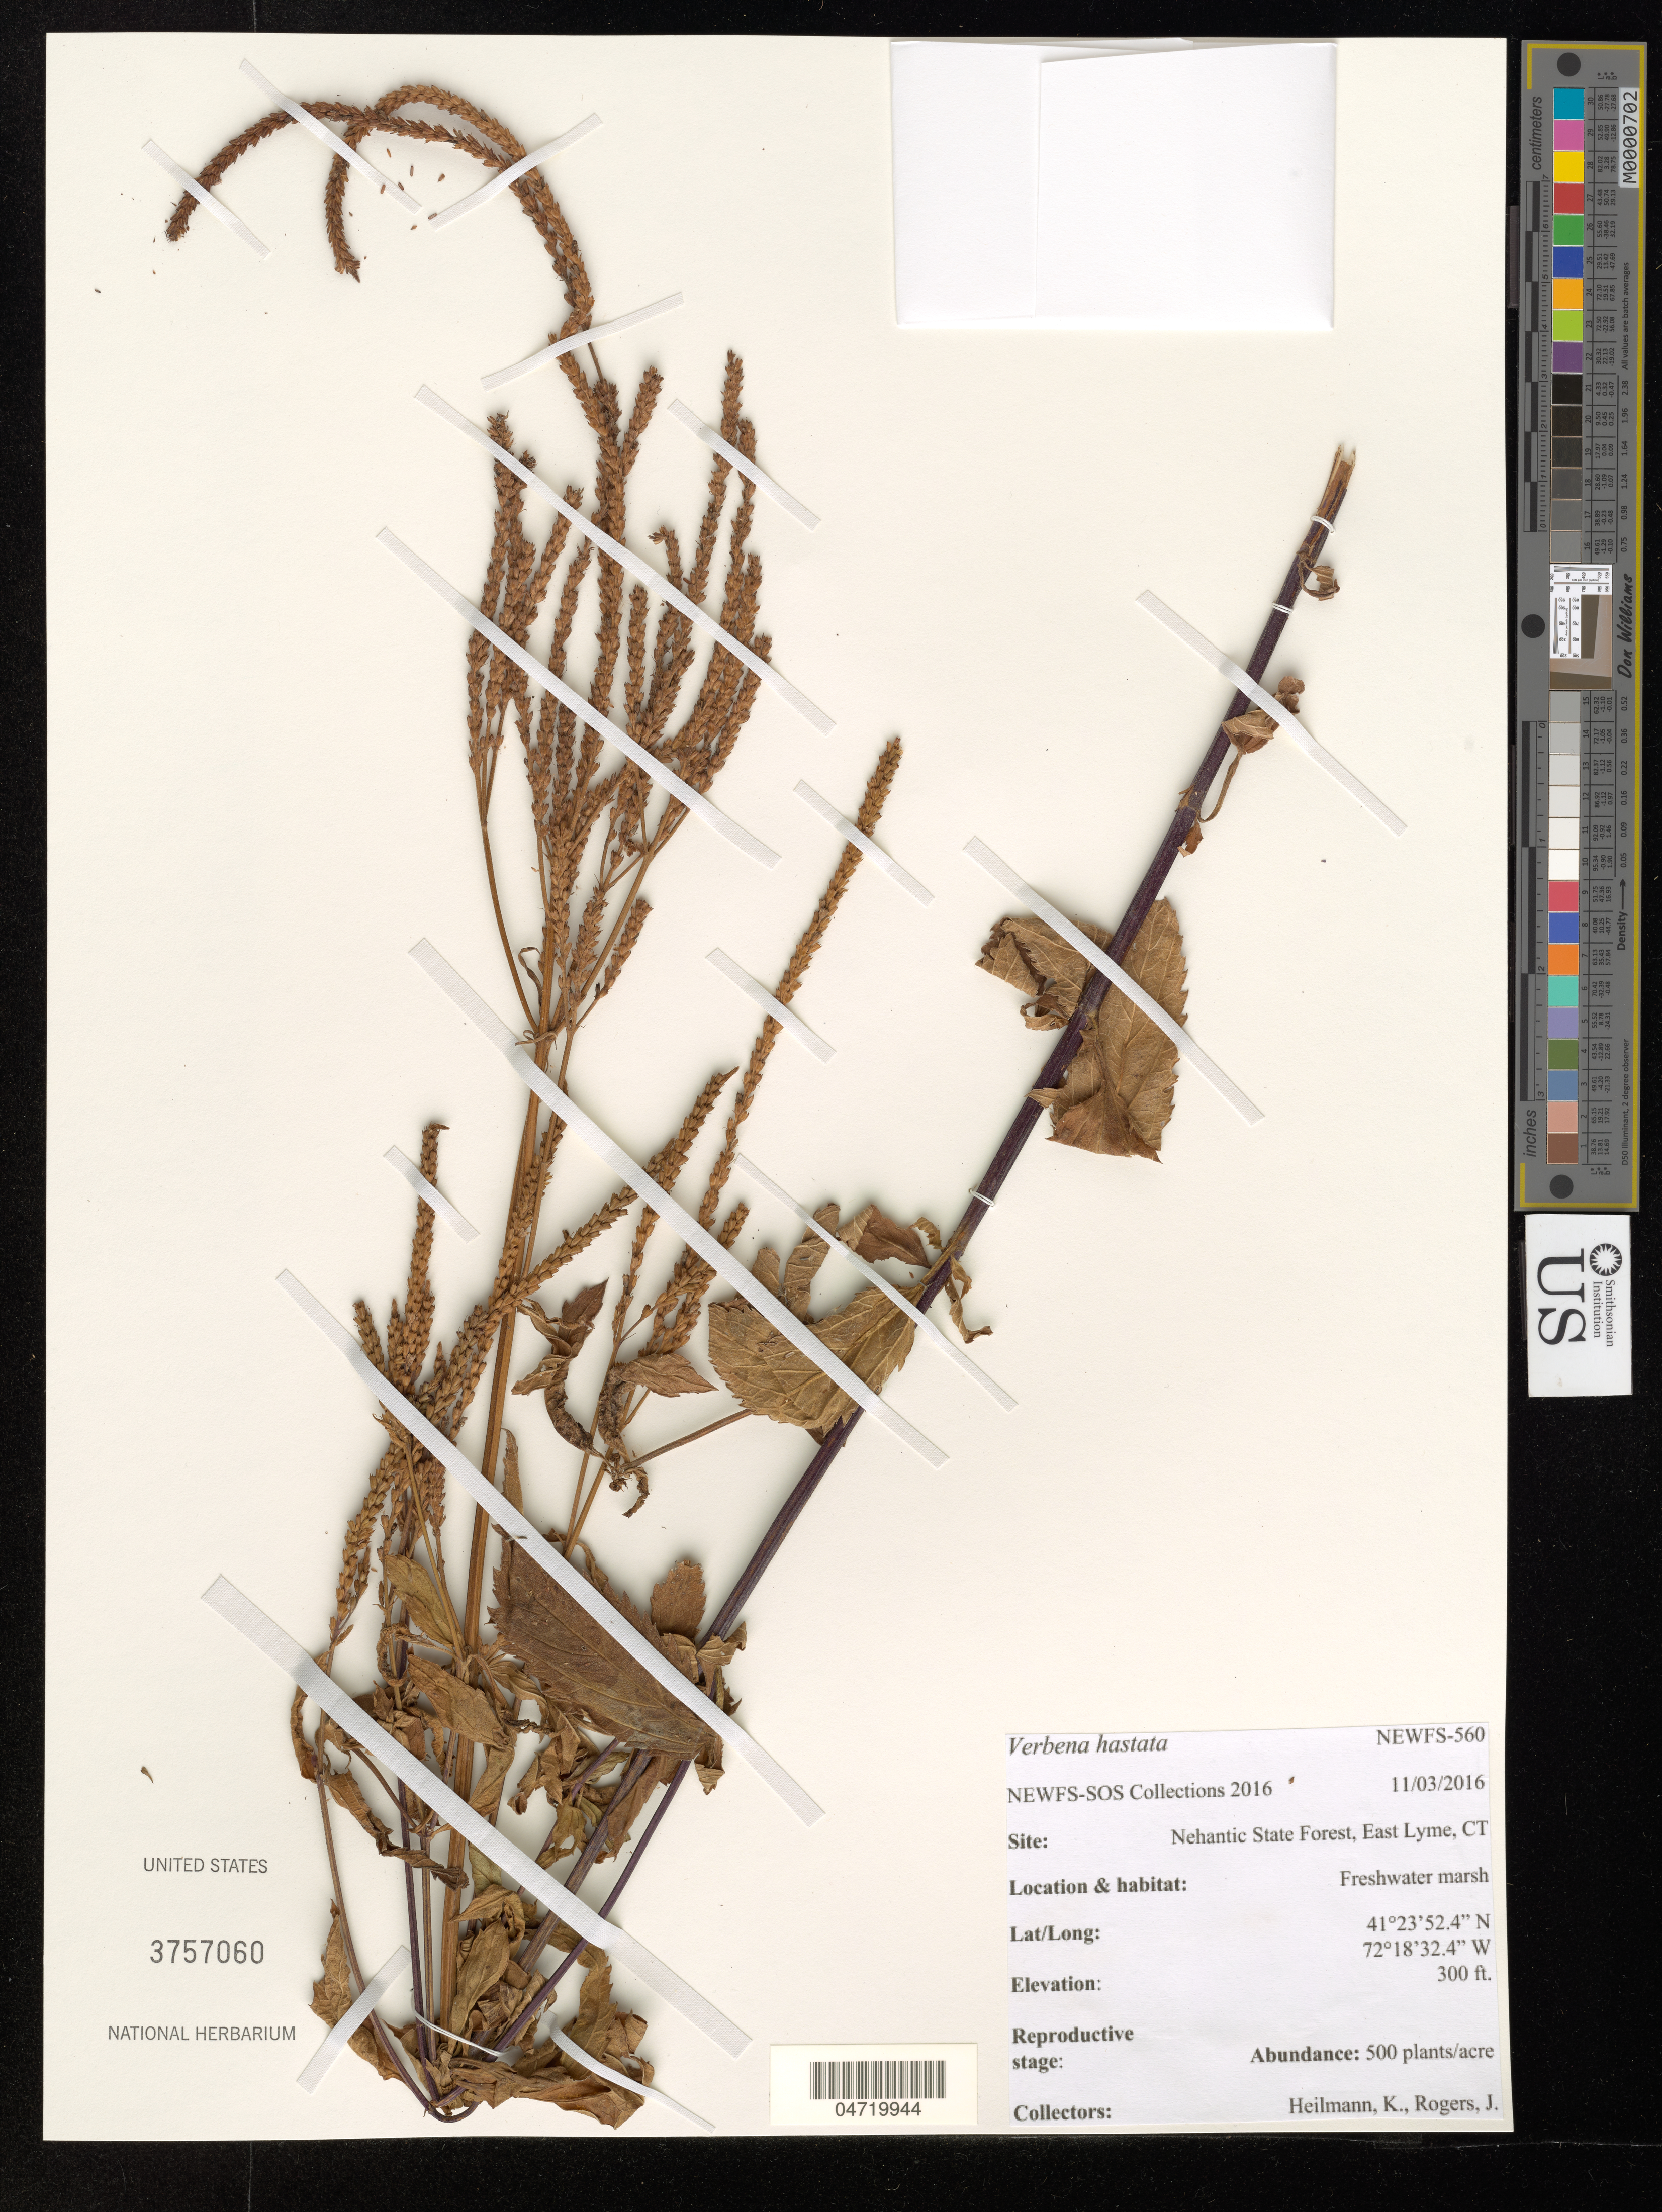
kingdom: Plantae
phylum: Tracheophyta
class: Magnoliopsida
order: Lamiales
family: Verbenaceae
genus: Verbena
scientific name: Verbena hastata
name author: L.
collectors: K. Heilmann & J. Rogers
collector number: NEWFS-560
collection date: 2016-11-03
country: United States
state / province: Connecticut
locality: Site: Nehantic State Forest, East Lyme, CT. Freshwater marsh.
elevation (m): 91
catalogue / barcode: US 3757060